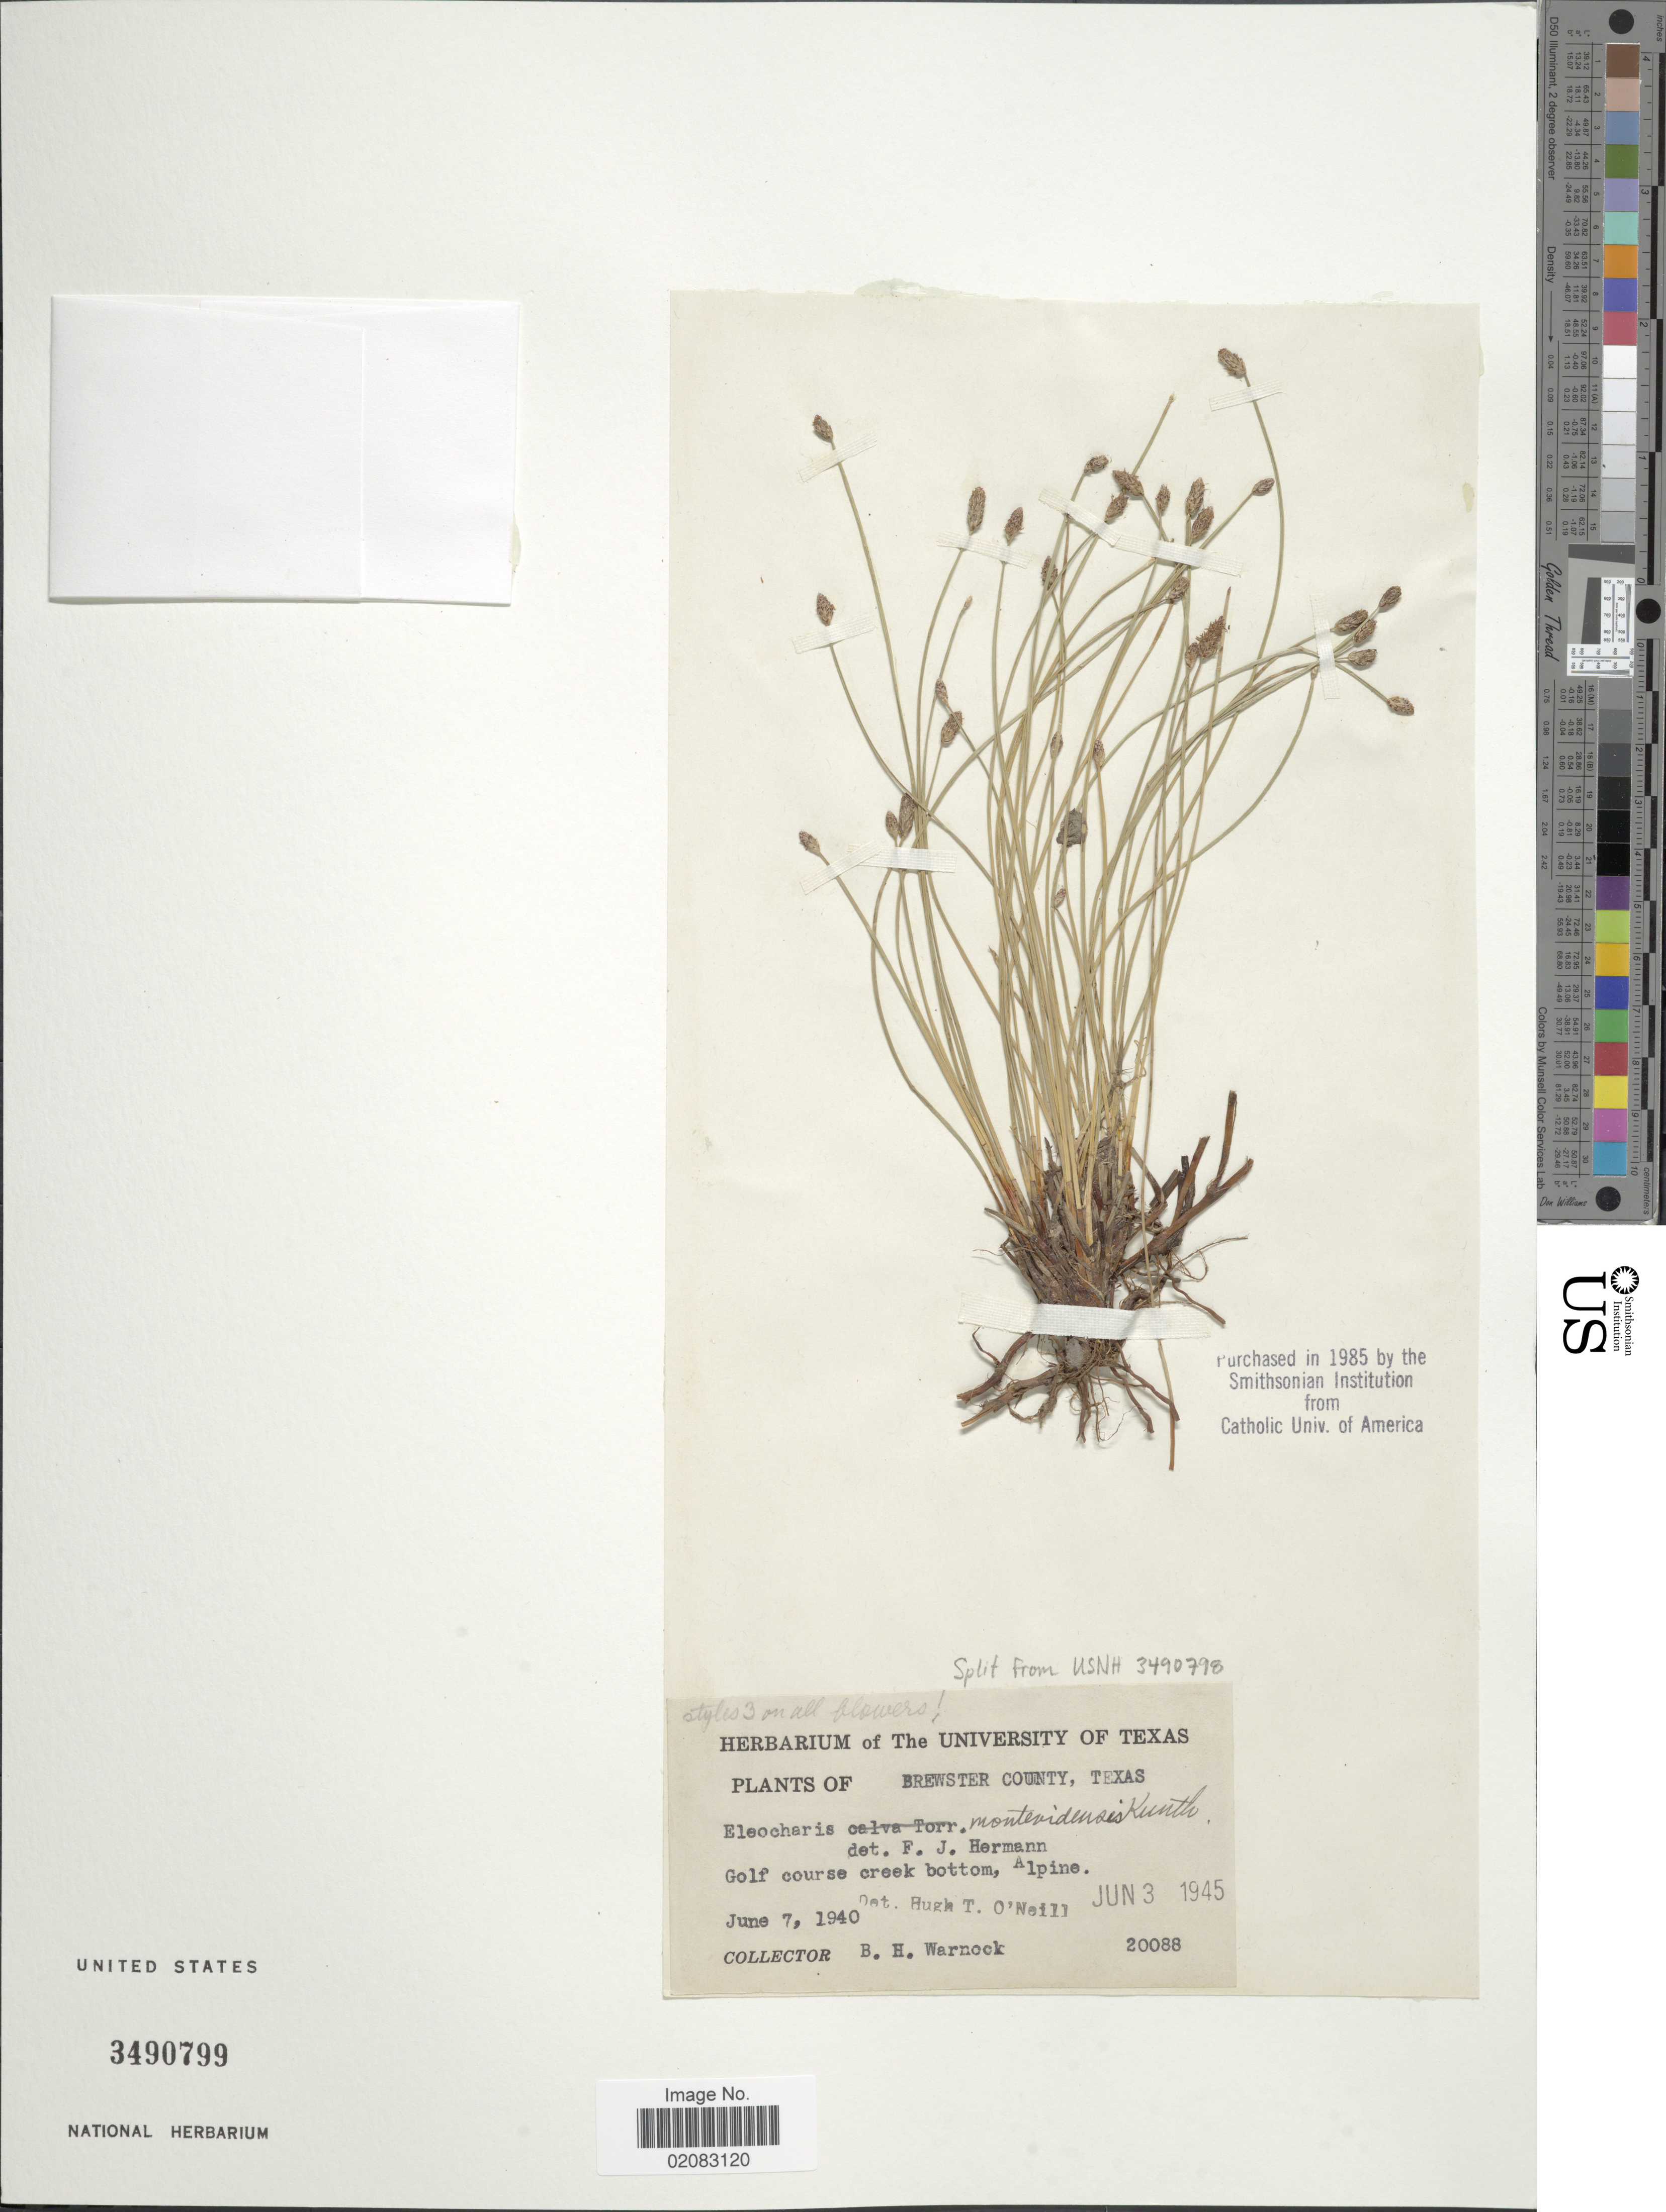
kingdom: Plantae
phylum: Tracheophyta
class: Liliopsida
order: Poales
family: Cyperaceae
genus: Eleocharis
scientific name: Eleocharis montevidensis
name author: Kunth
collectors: B. H. Warnock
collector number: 20088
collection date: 1940-06-07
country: United States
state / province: Texas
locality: Brewster County, Golf course creek bottom, Alpine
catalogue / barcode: US 3490799